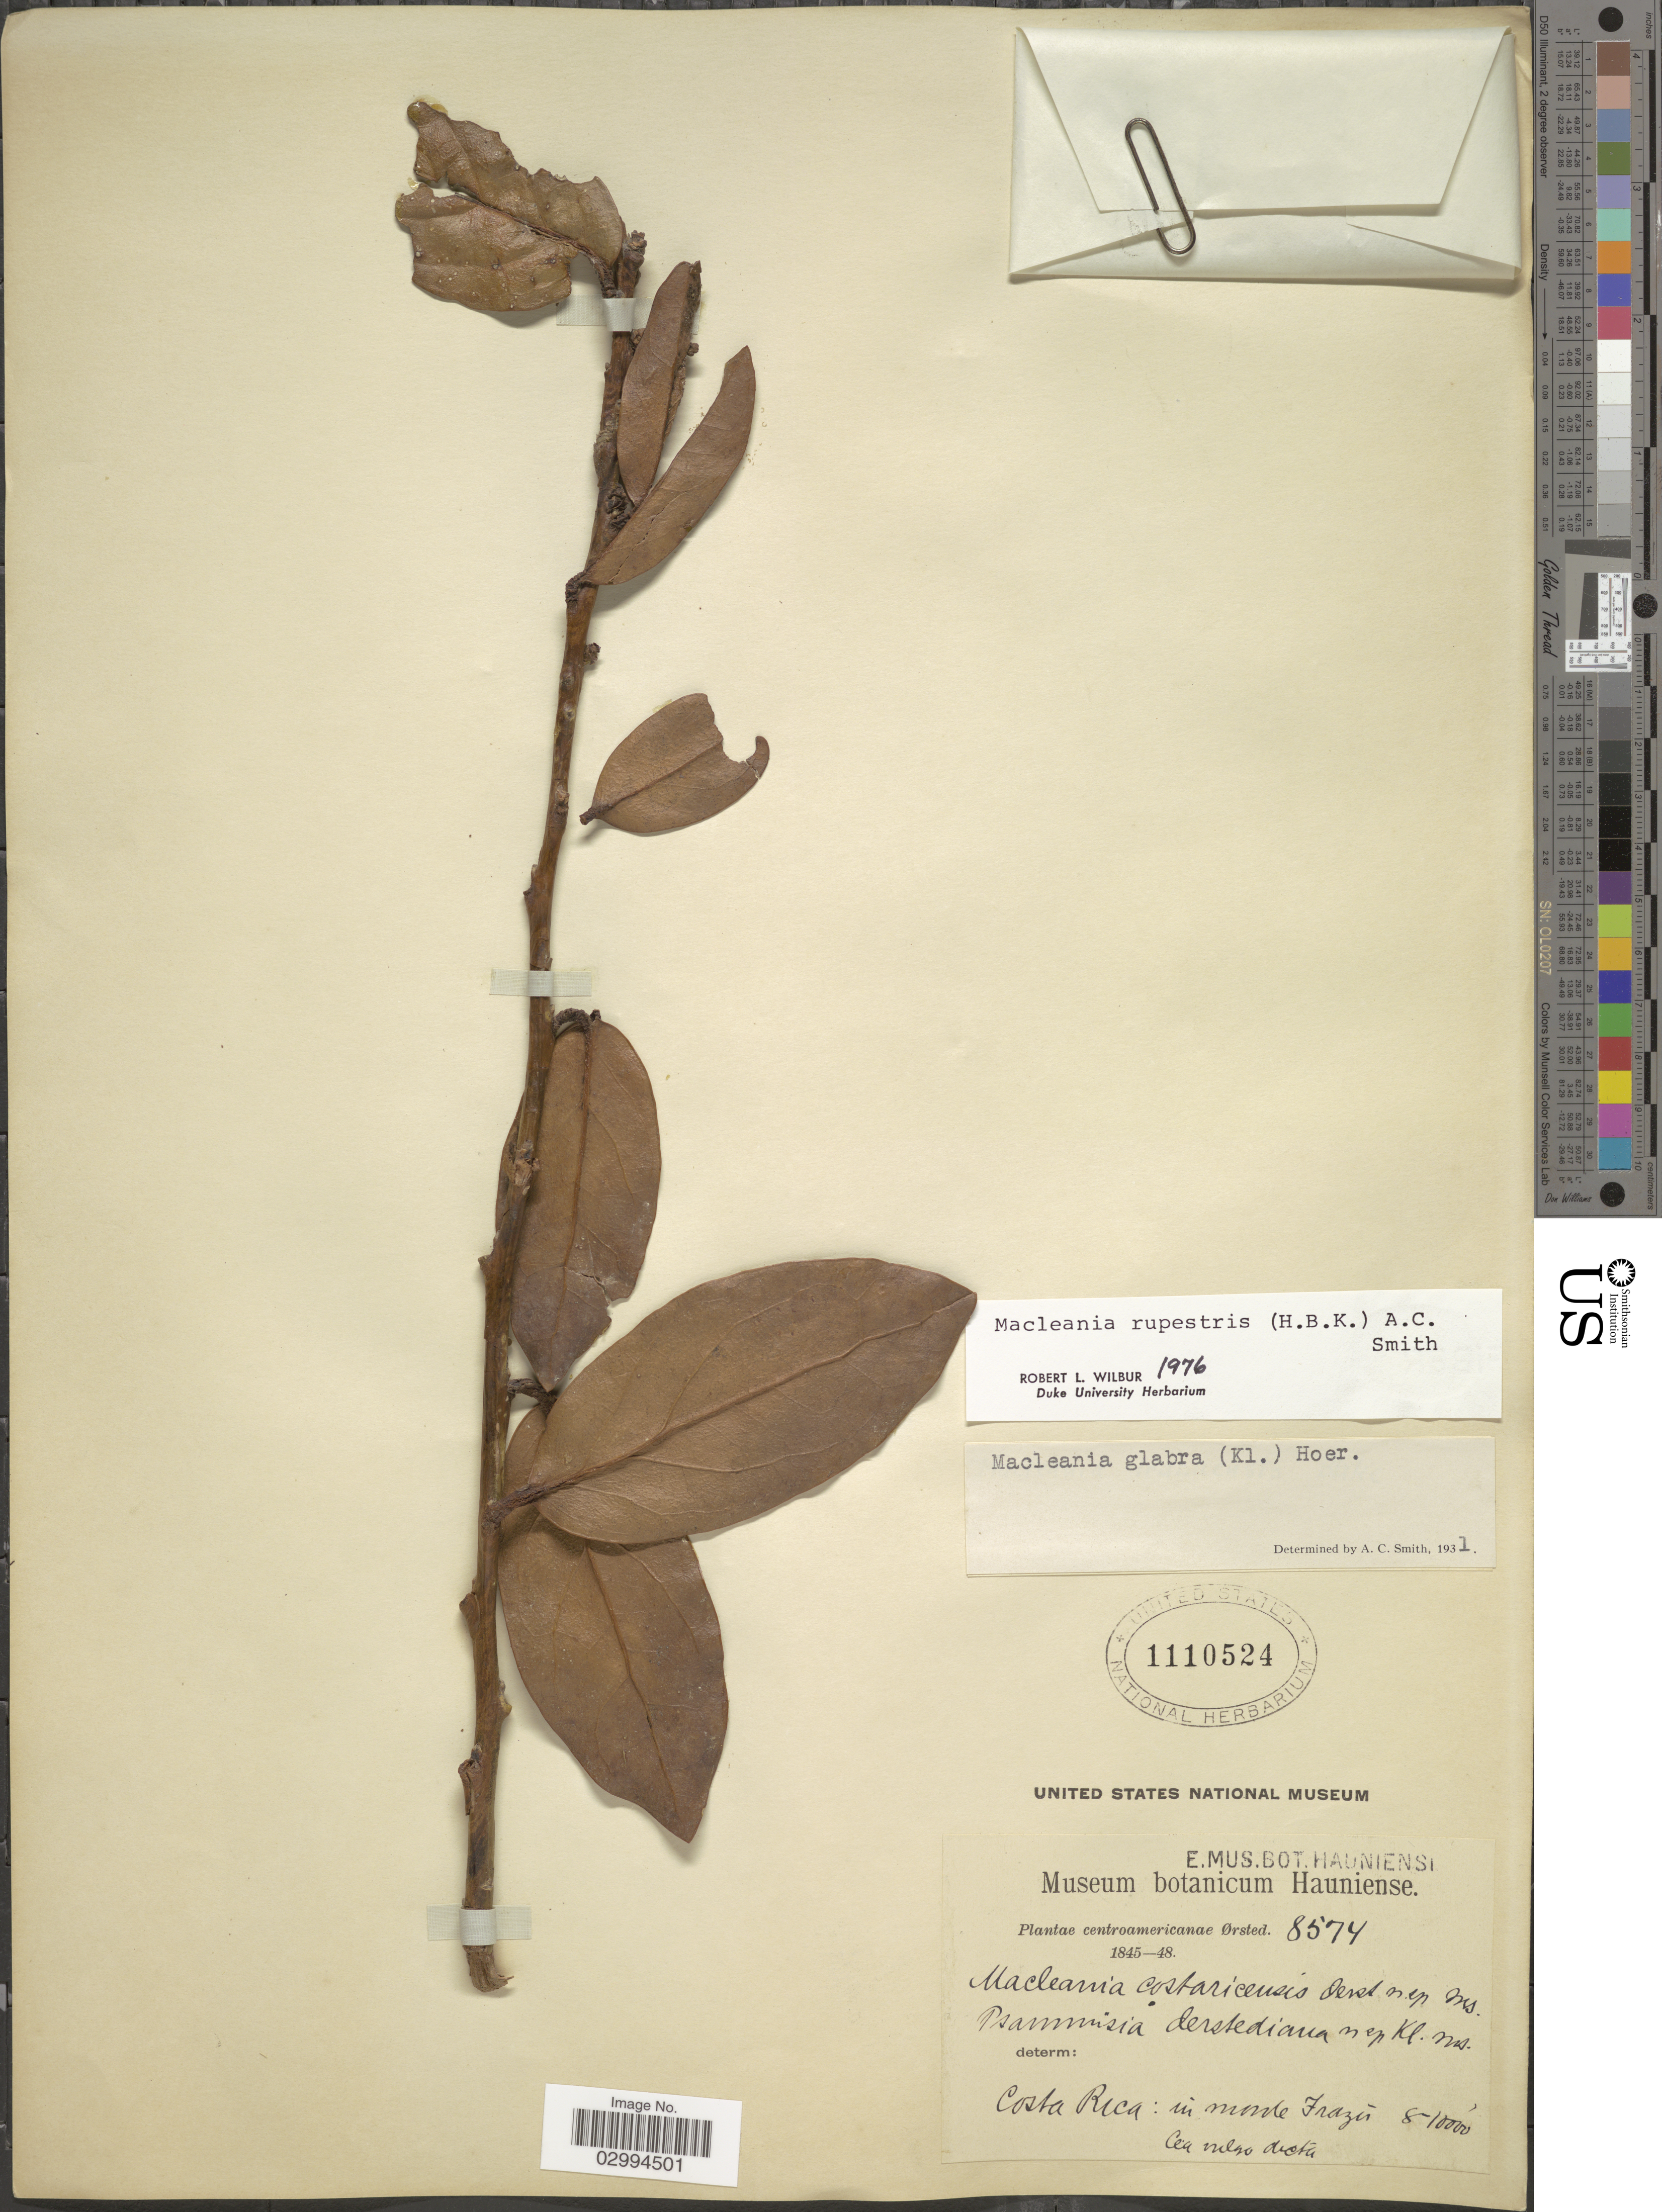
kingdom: Plantae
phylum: Tracheophyta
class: Magnoliopsida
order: Ericales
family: Ericaceae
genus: Macleania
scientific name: Macleania rupestris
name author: (Kunth) A.C. Sm.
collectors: Ørsted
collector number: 8574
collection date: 1845/1848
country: Costa Rica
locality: In monte Irazú.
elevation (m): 2438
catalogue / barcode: US 1110524